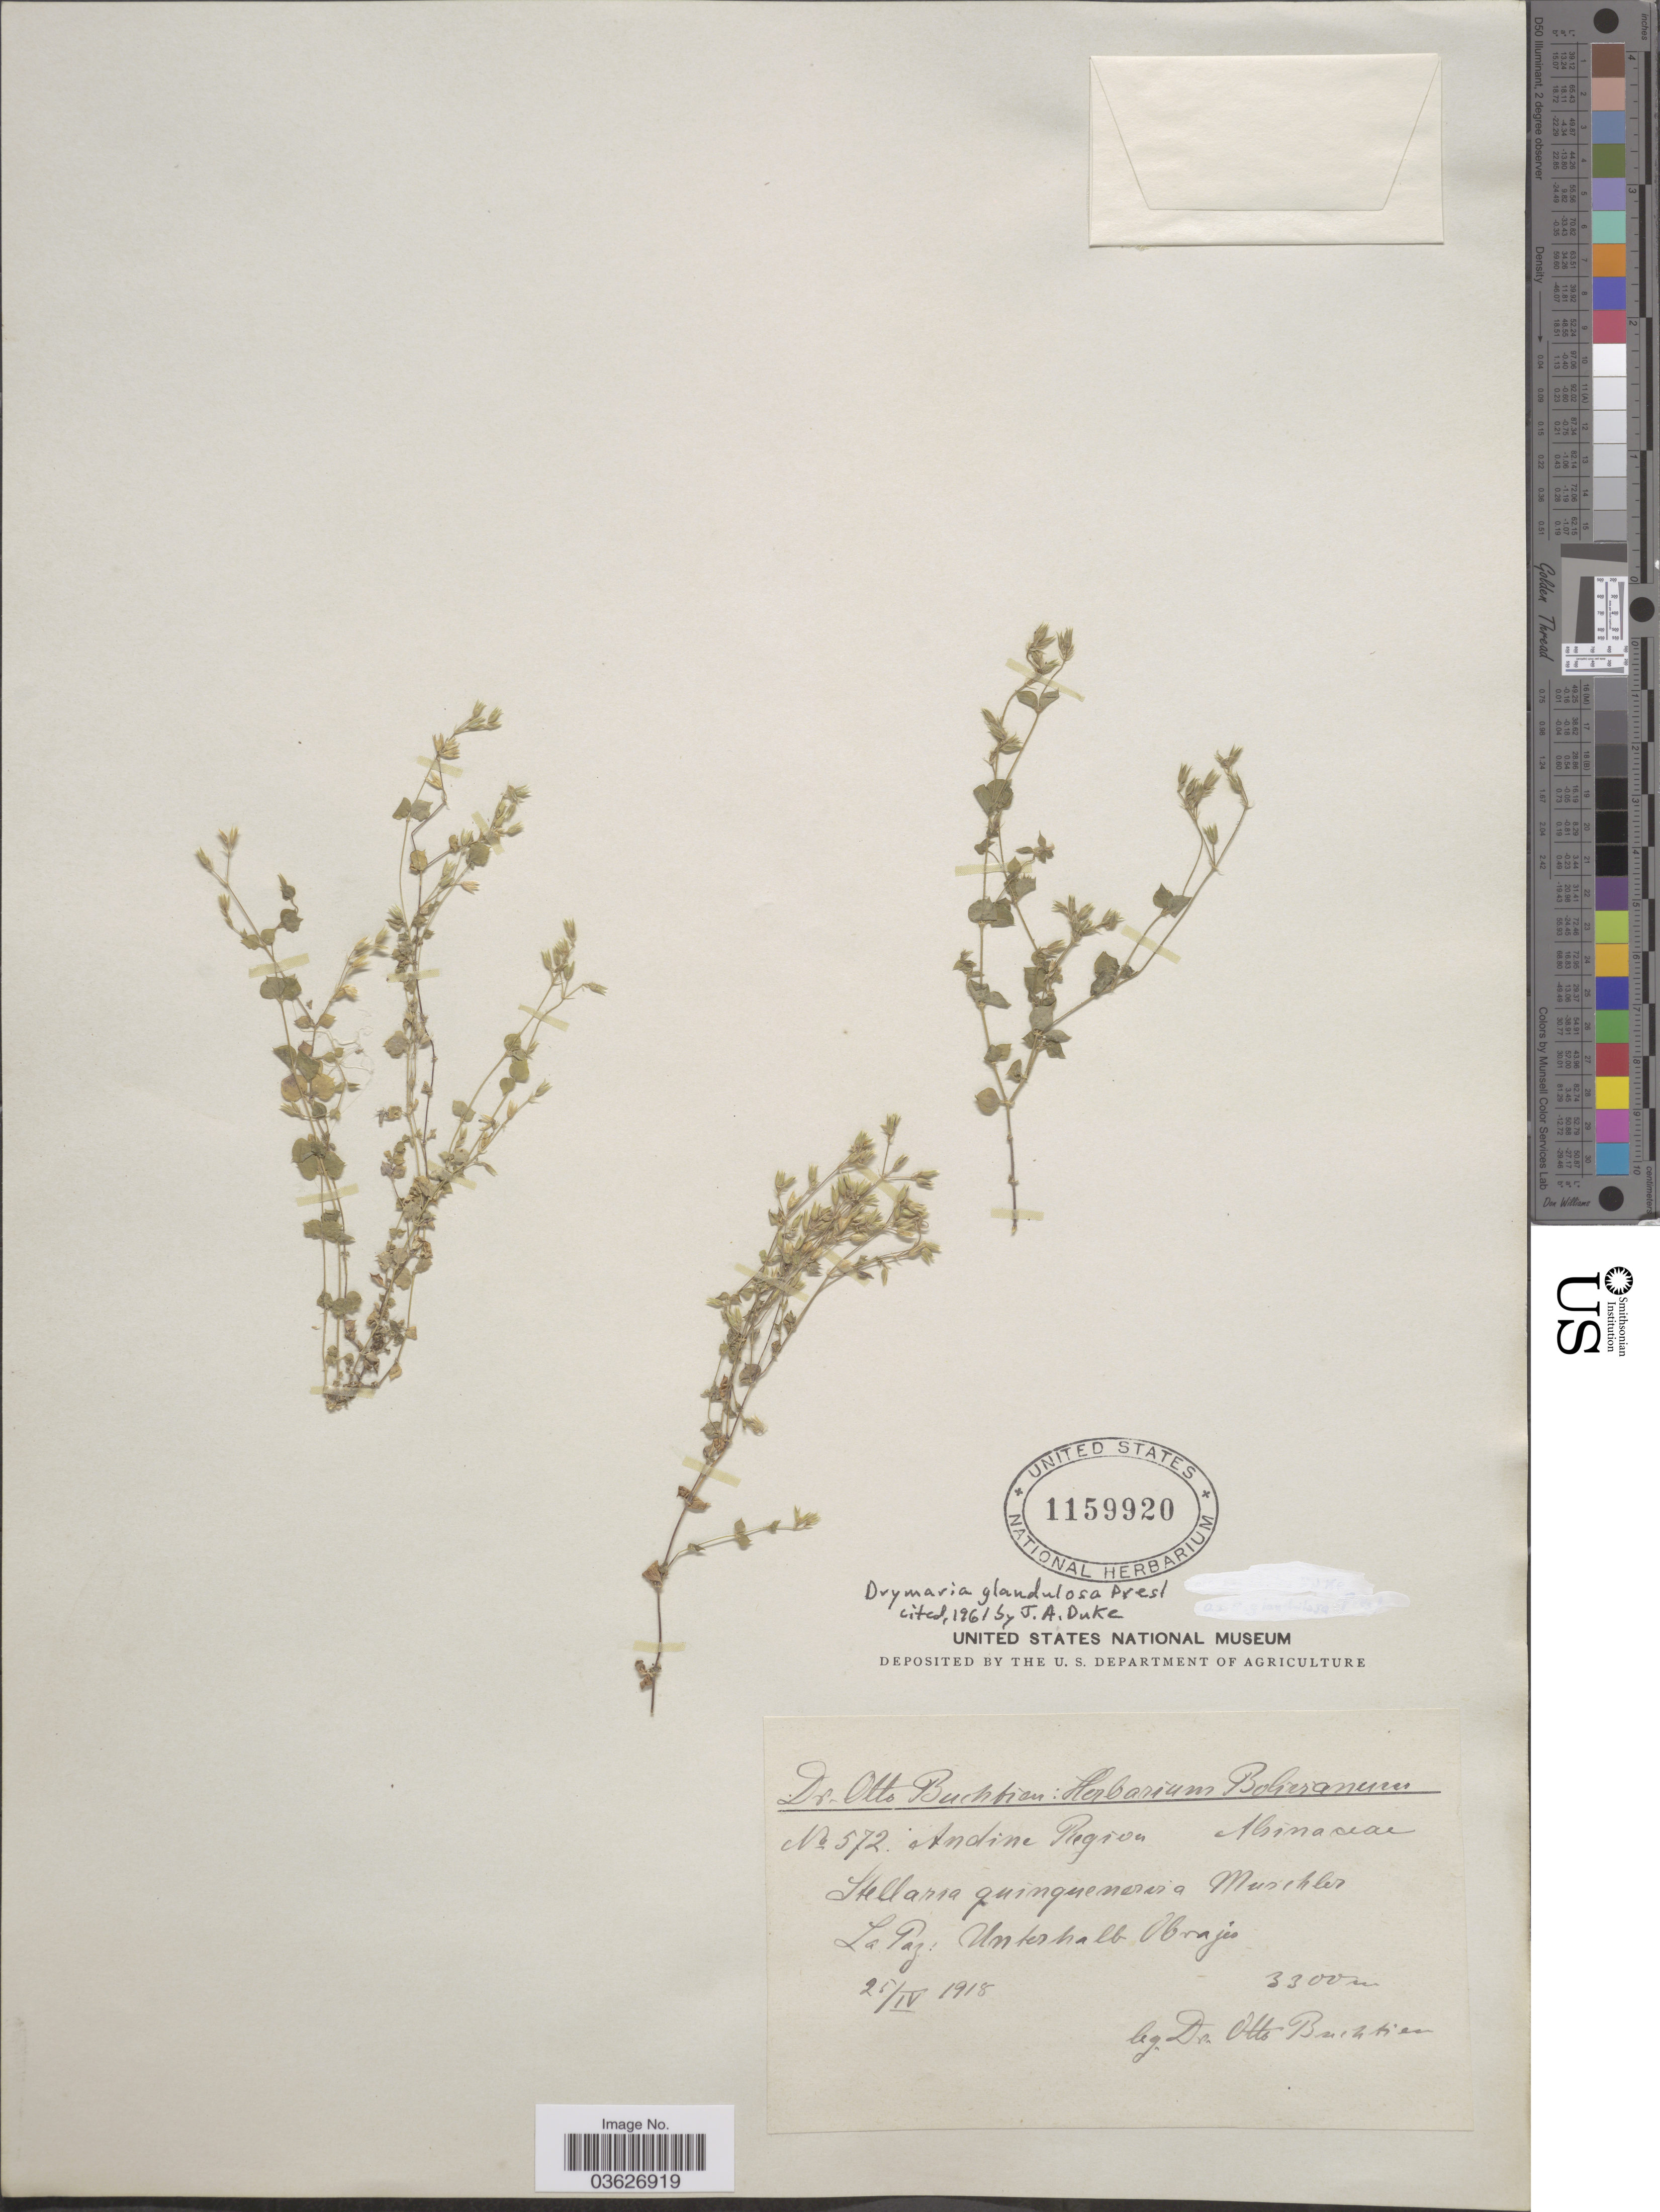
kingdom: Plantae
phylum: Tracheophyta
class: Magnoliopsida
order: Caryophyllales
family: Caryophyllaceae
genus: Drymaria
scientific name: Drymaria glandulosa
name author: Bartl.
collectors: O. Buchtien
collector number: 572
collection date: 1918-04-25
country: Bolivia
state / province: La Paz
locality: Andine Region. Unterhalb Obrajes.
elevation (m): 3300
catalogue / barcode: US 1159920